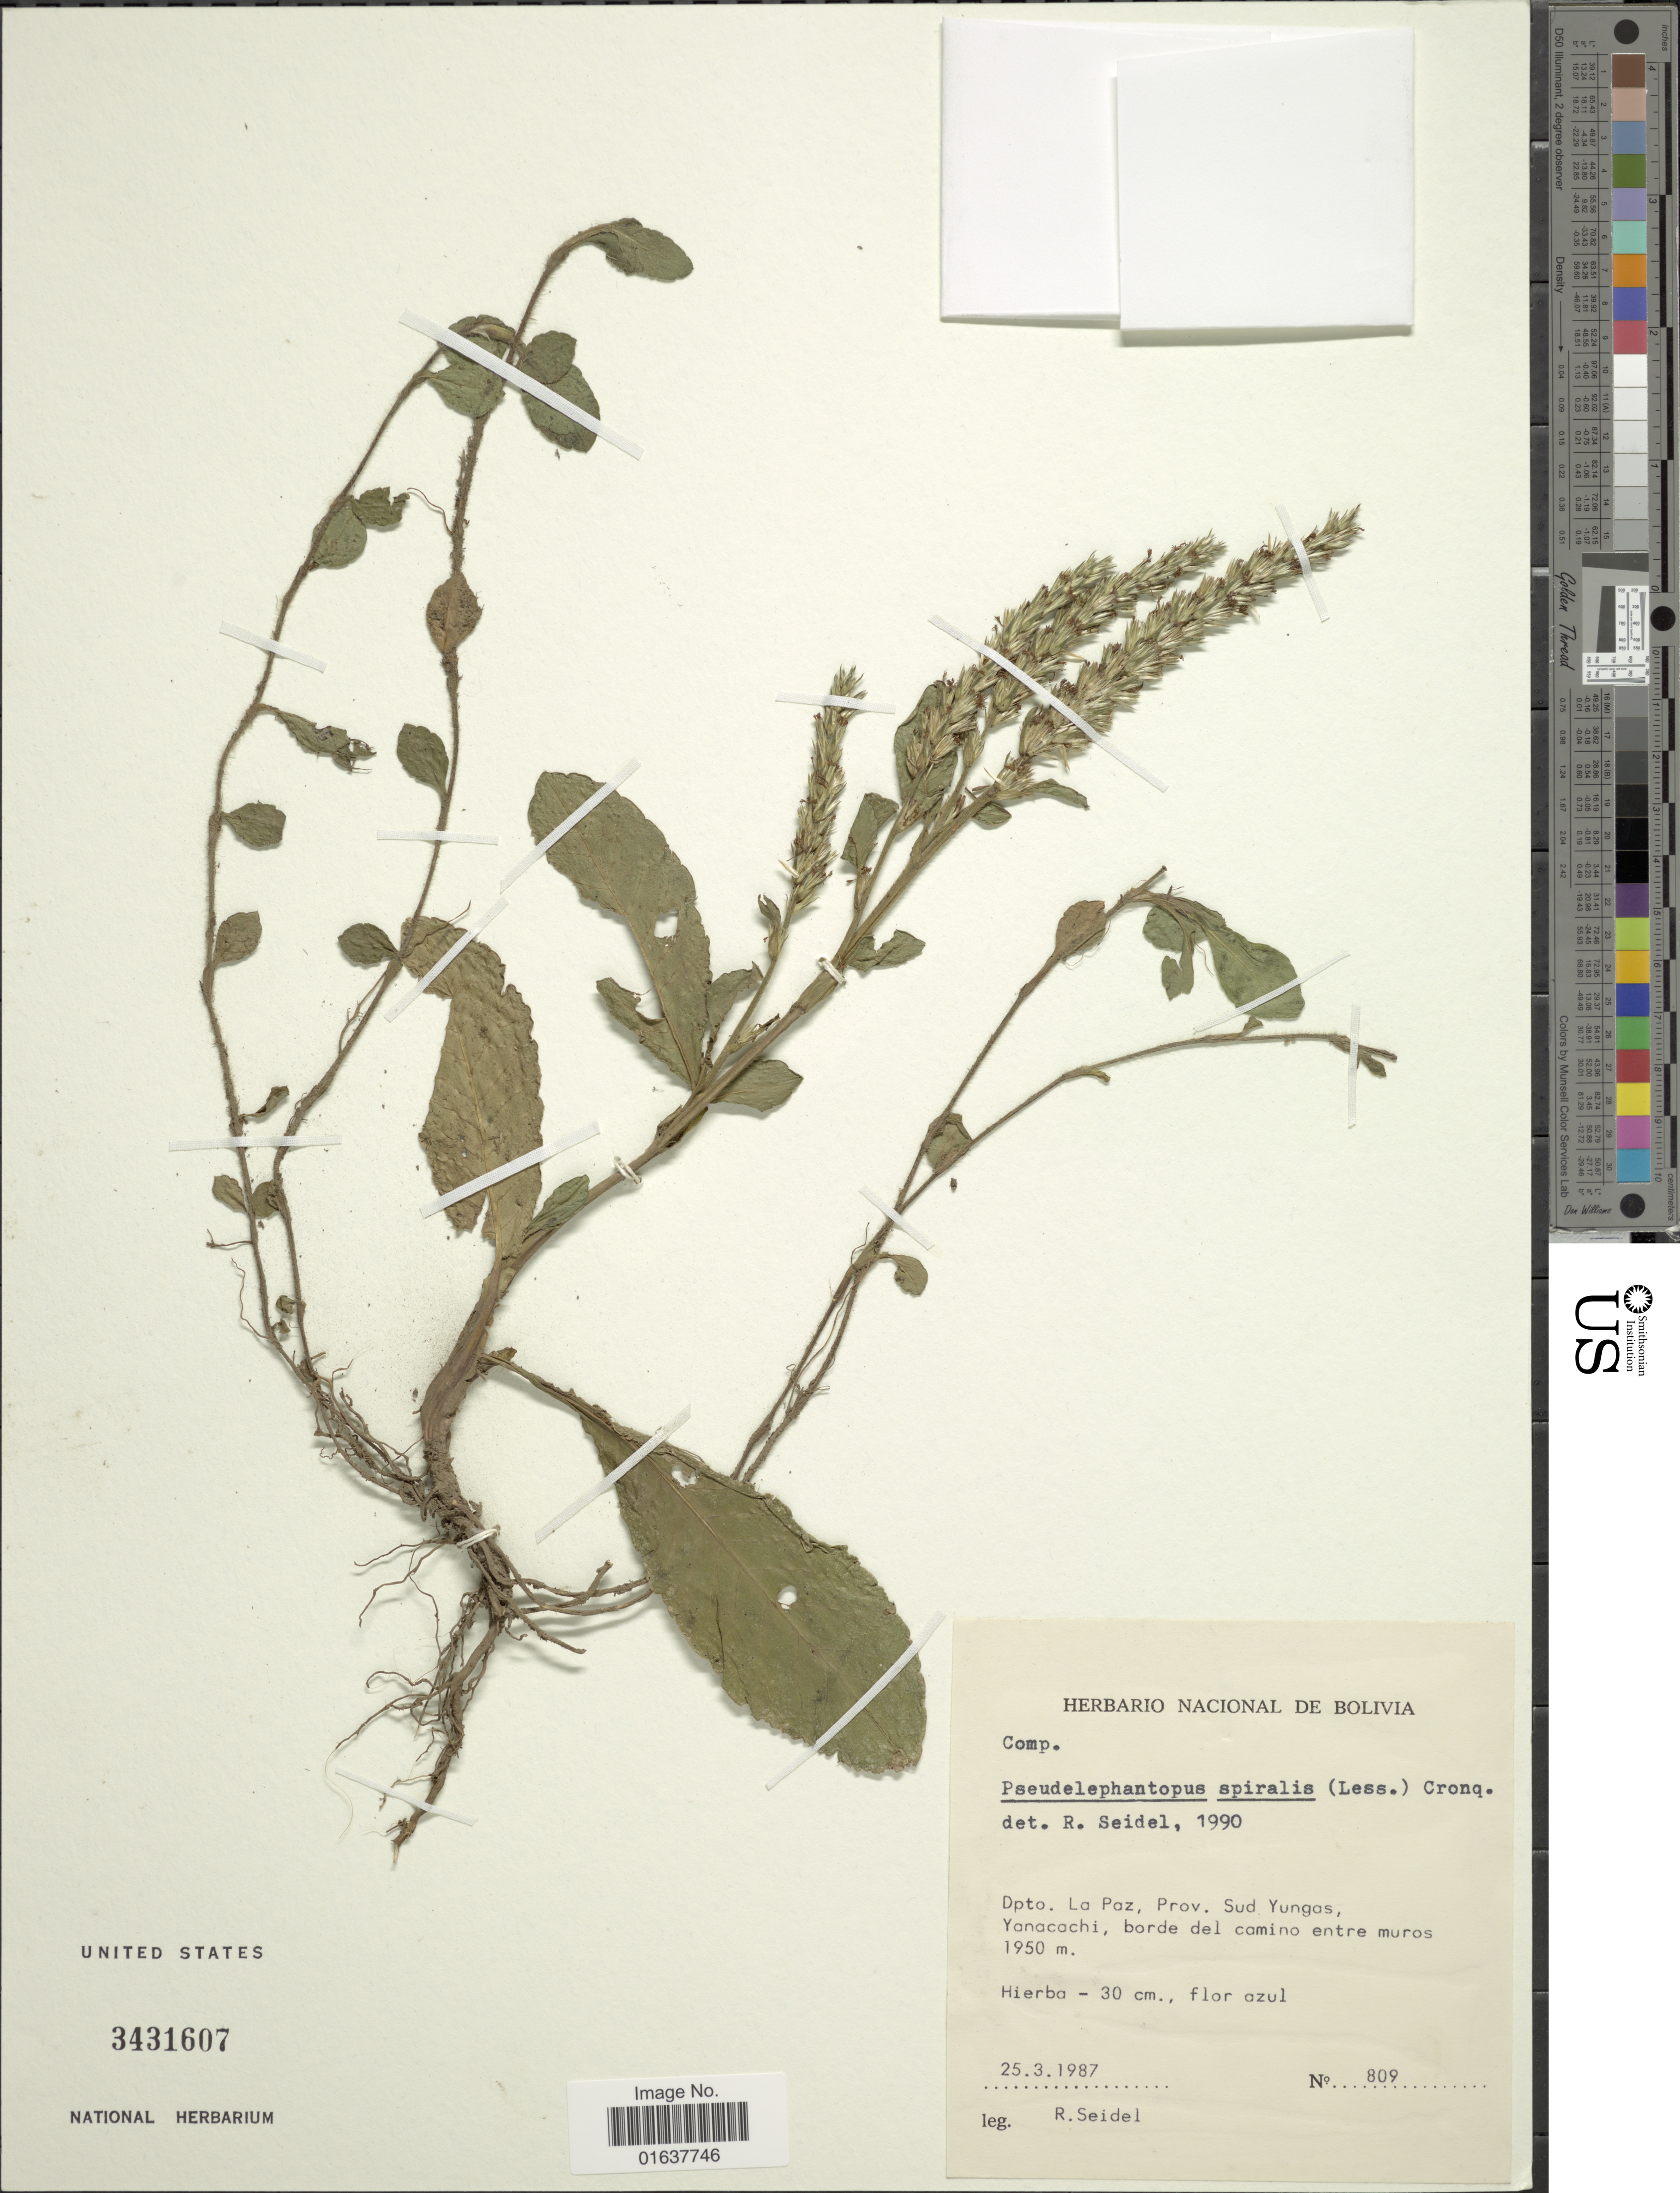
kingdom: Plantae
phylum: Tracheophyta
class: Magnoliopsida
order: Asterales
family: Asteraceae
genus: Pseudelephantopus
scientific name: Pseudelephantopus spiralis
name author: (Less.) Cronquist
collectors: R. Seidel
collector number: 809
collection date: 1987-03-25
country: Bolivia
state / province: La Paz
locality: Dpto. La Paz, Prov. Sud Yungas, Yanacachi, borde del camino entre muros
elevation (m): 1950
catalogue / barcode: US 3431607